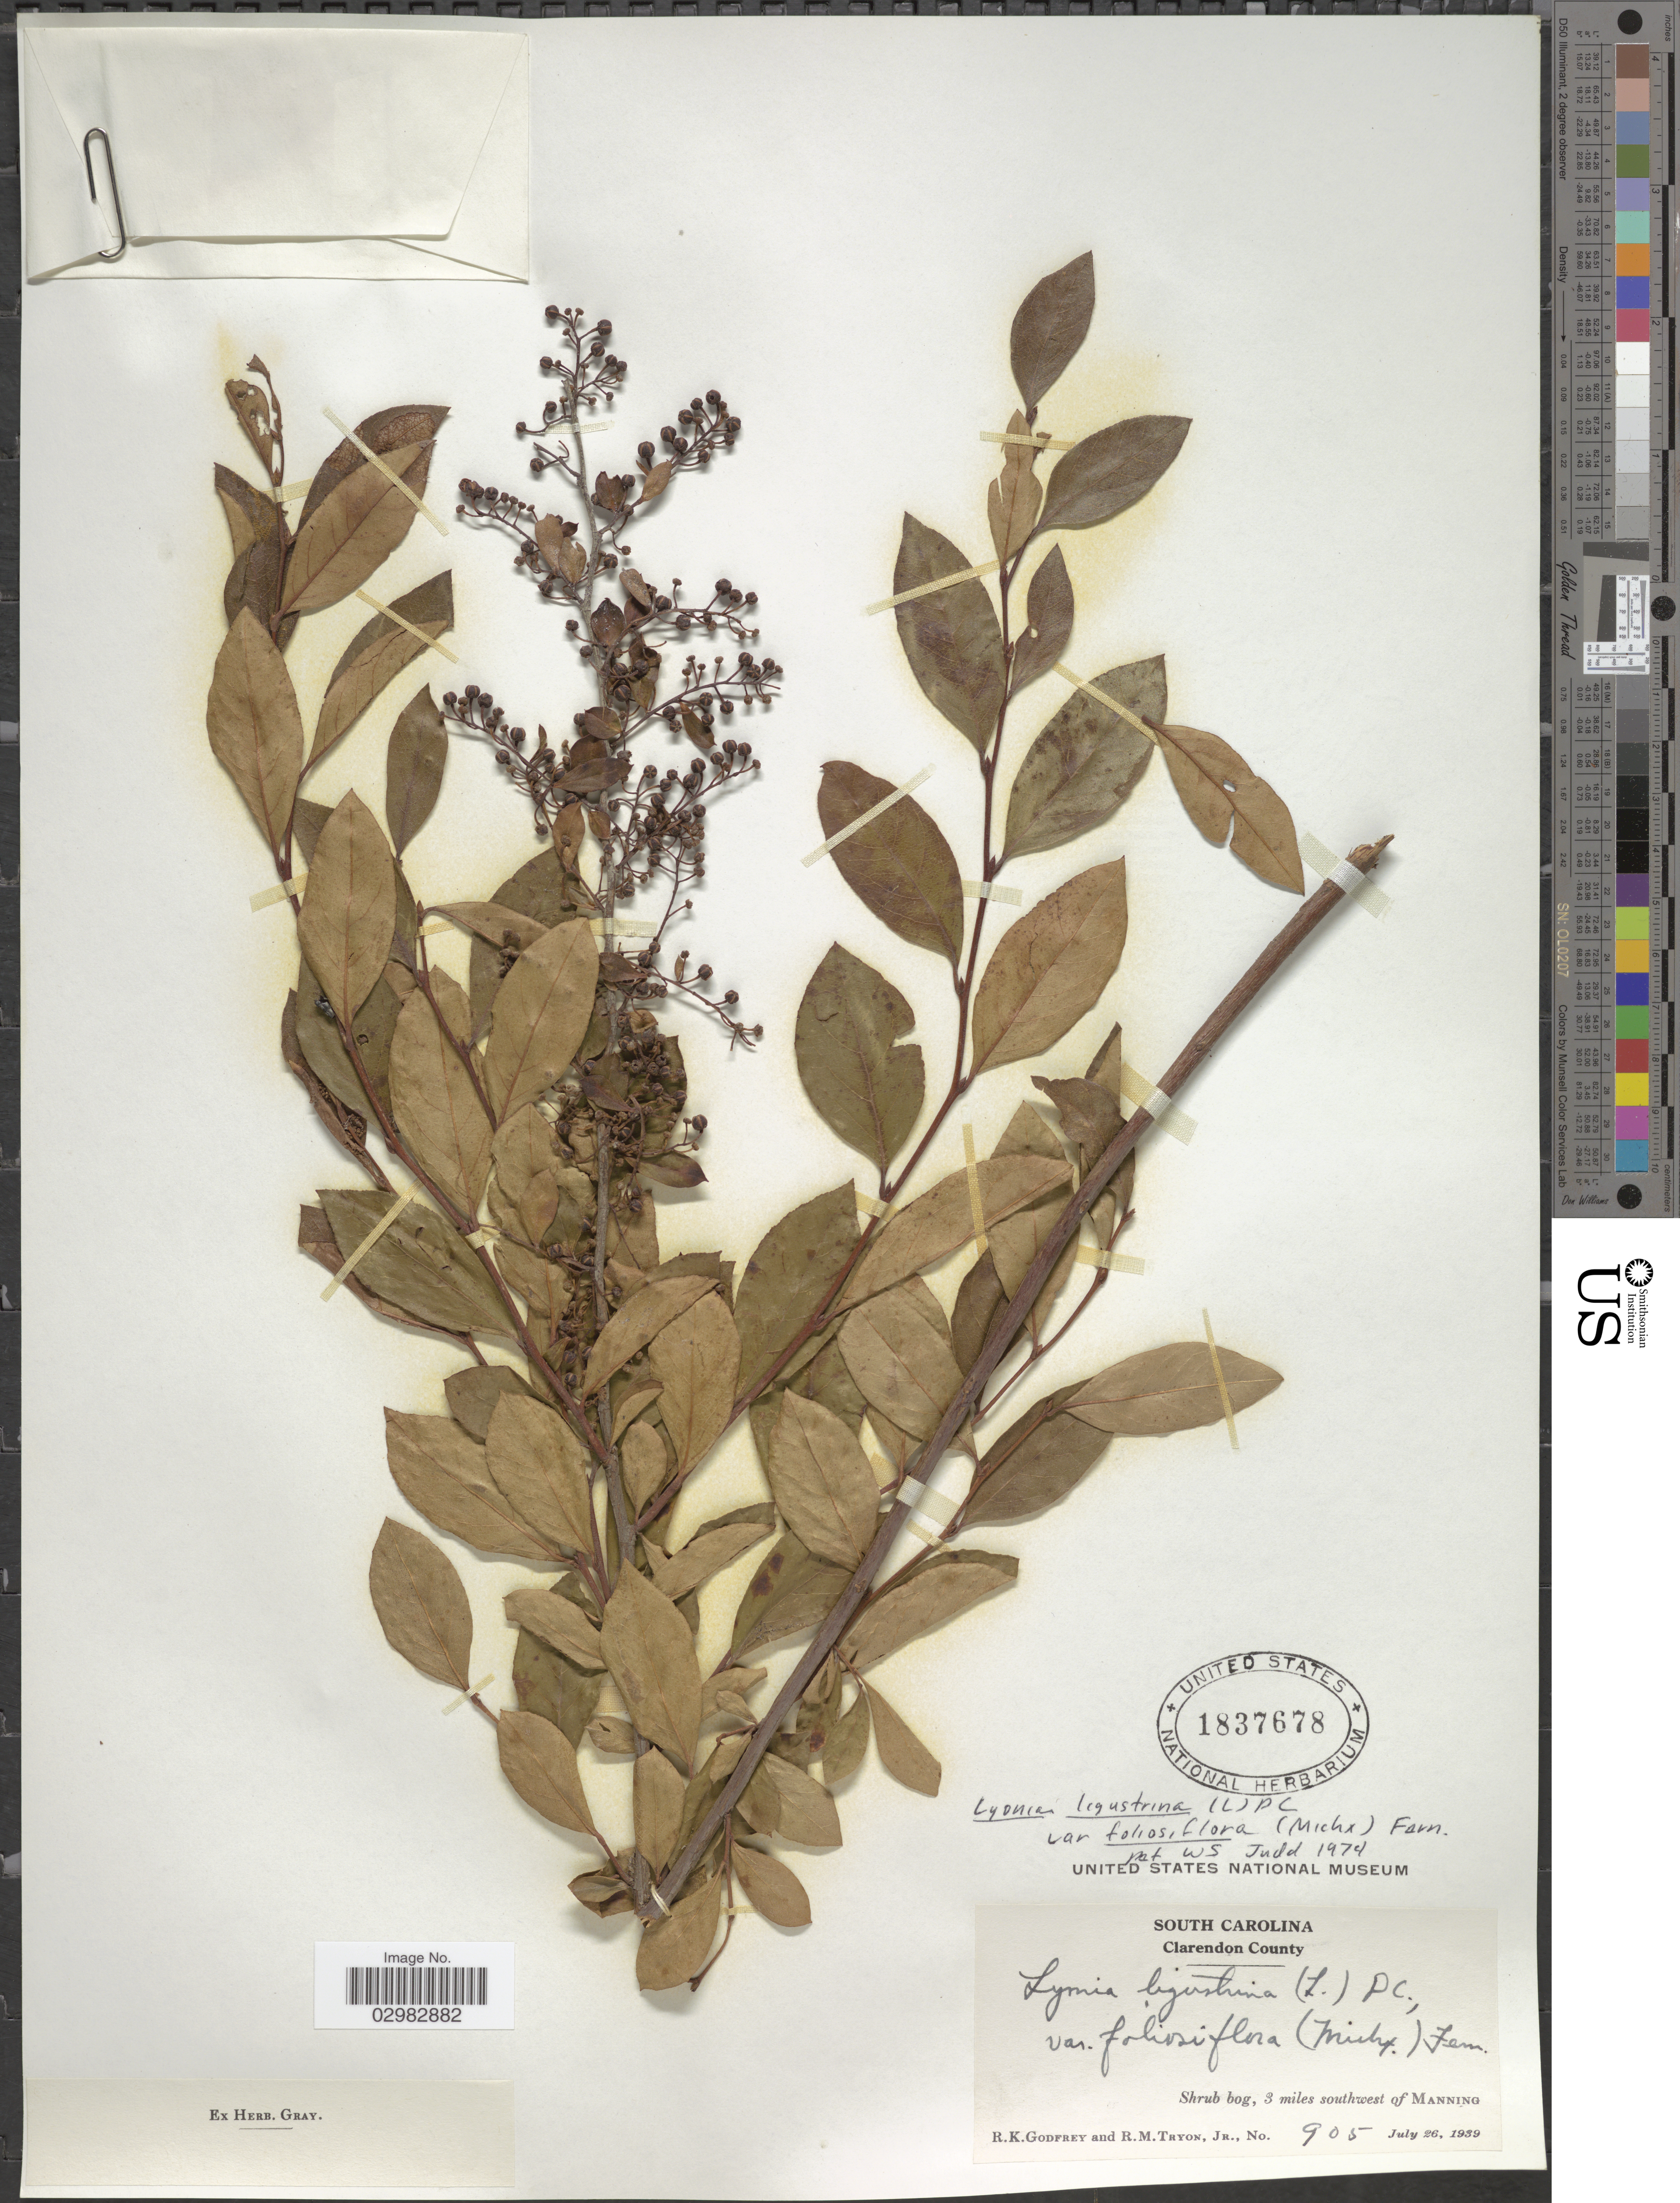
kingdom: Plantae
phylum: Tracheophyta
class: Magnoliopsida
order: Ericales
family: Ericaceae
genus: Lyonia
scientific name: Lyonia ligustrina var. foliosiflora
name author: (Michx.) Fernald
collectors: R. K. Godfrey & R. Tryon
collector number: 905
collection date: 1939-07-26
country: United States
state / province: South Carolina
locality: Clarendon County, 3 miles southwest of Manning.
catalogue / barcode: US 1837678